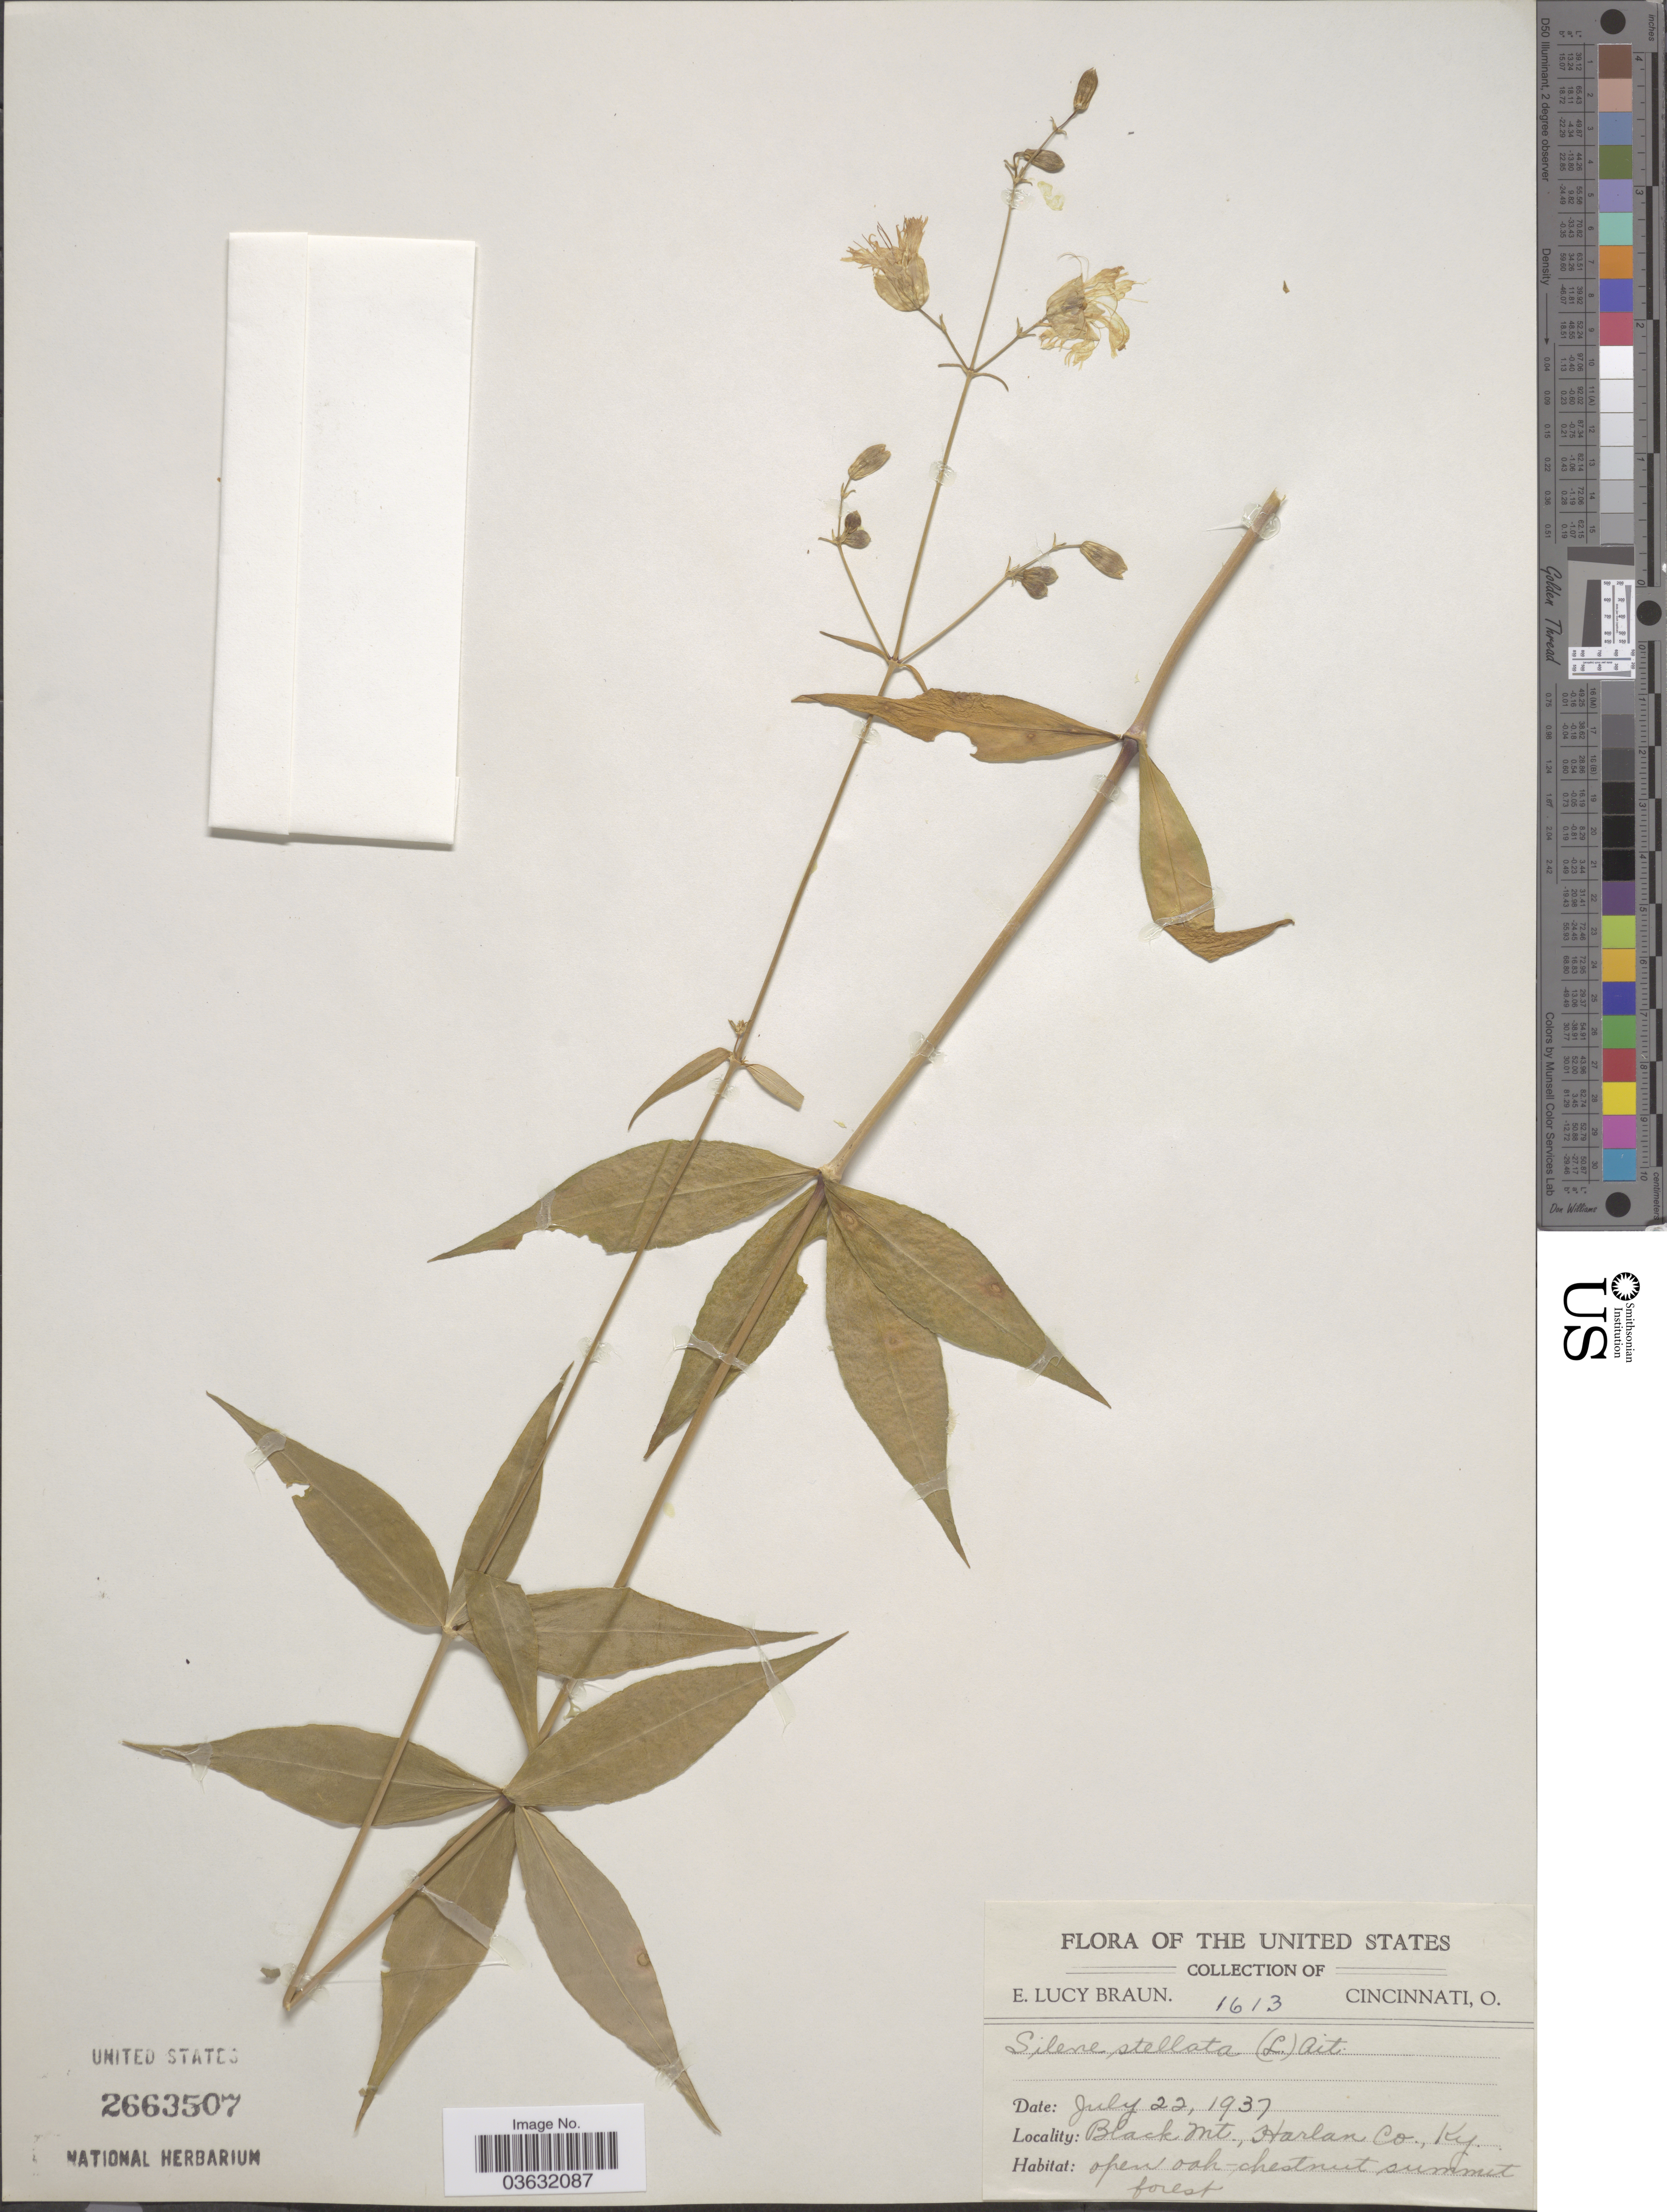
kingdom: Plantae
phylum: Tracheophyta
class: Magnoliopsida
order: Caryophyllales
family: Caryophyllaceae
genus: Silene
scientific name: Silene stellata var. stellata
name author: (L.) Coyte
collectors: E. L. Braun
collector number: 1613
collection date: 1937-07-22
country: United States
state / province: Kentucky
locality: Black Mt., Harlan Co.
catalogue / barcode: US 2663507